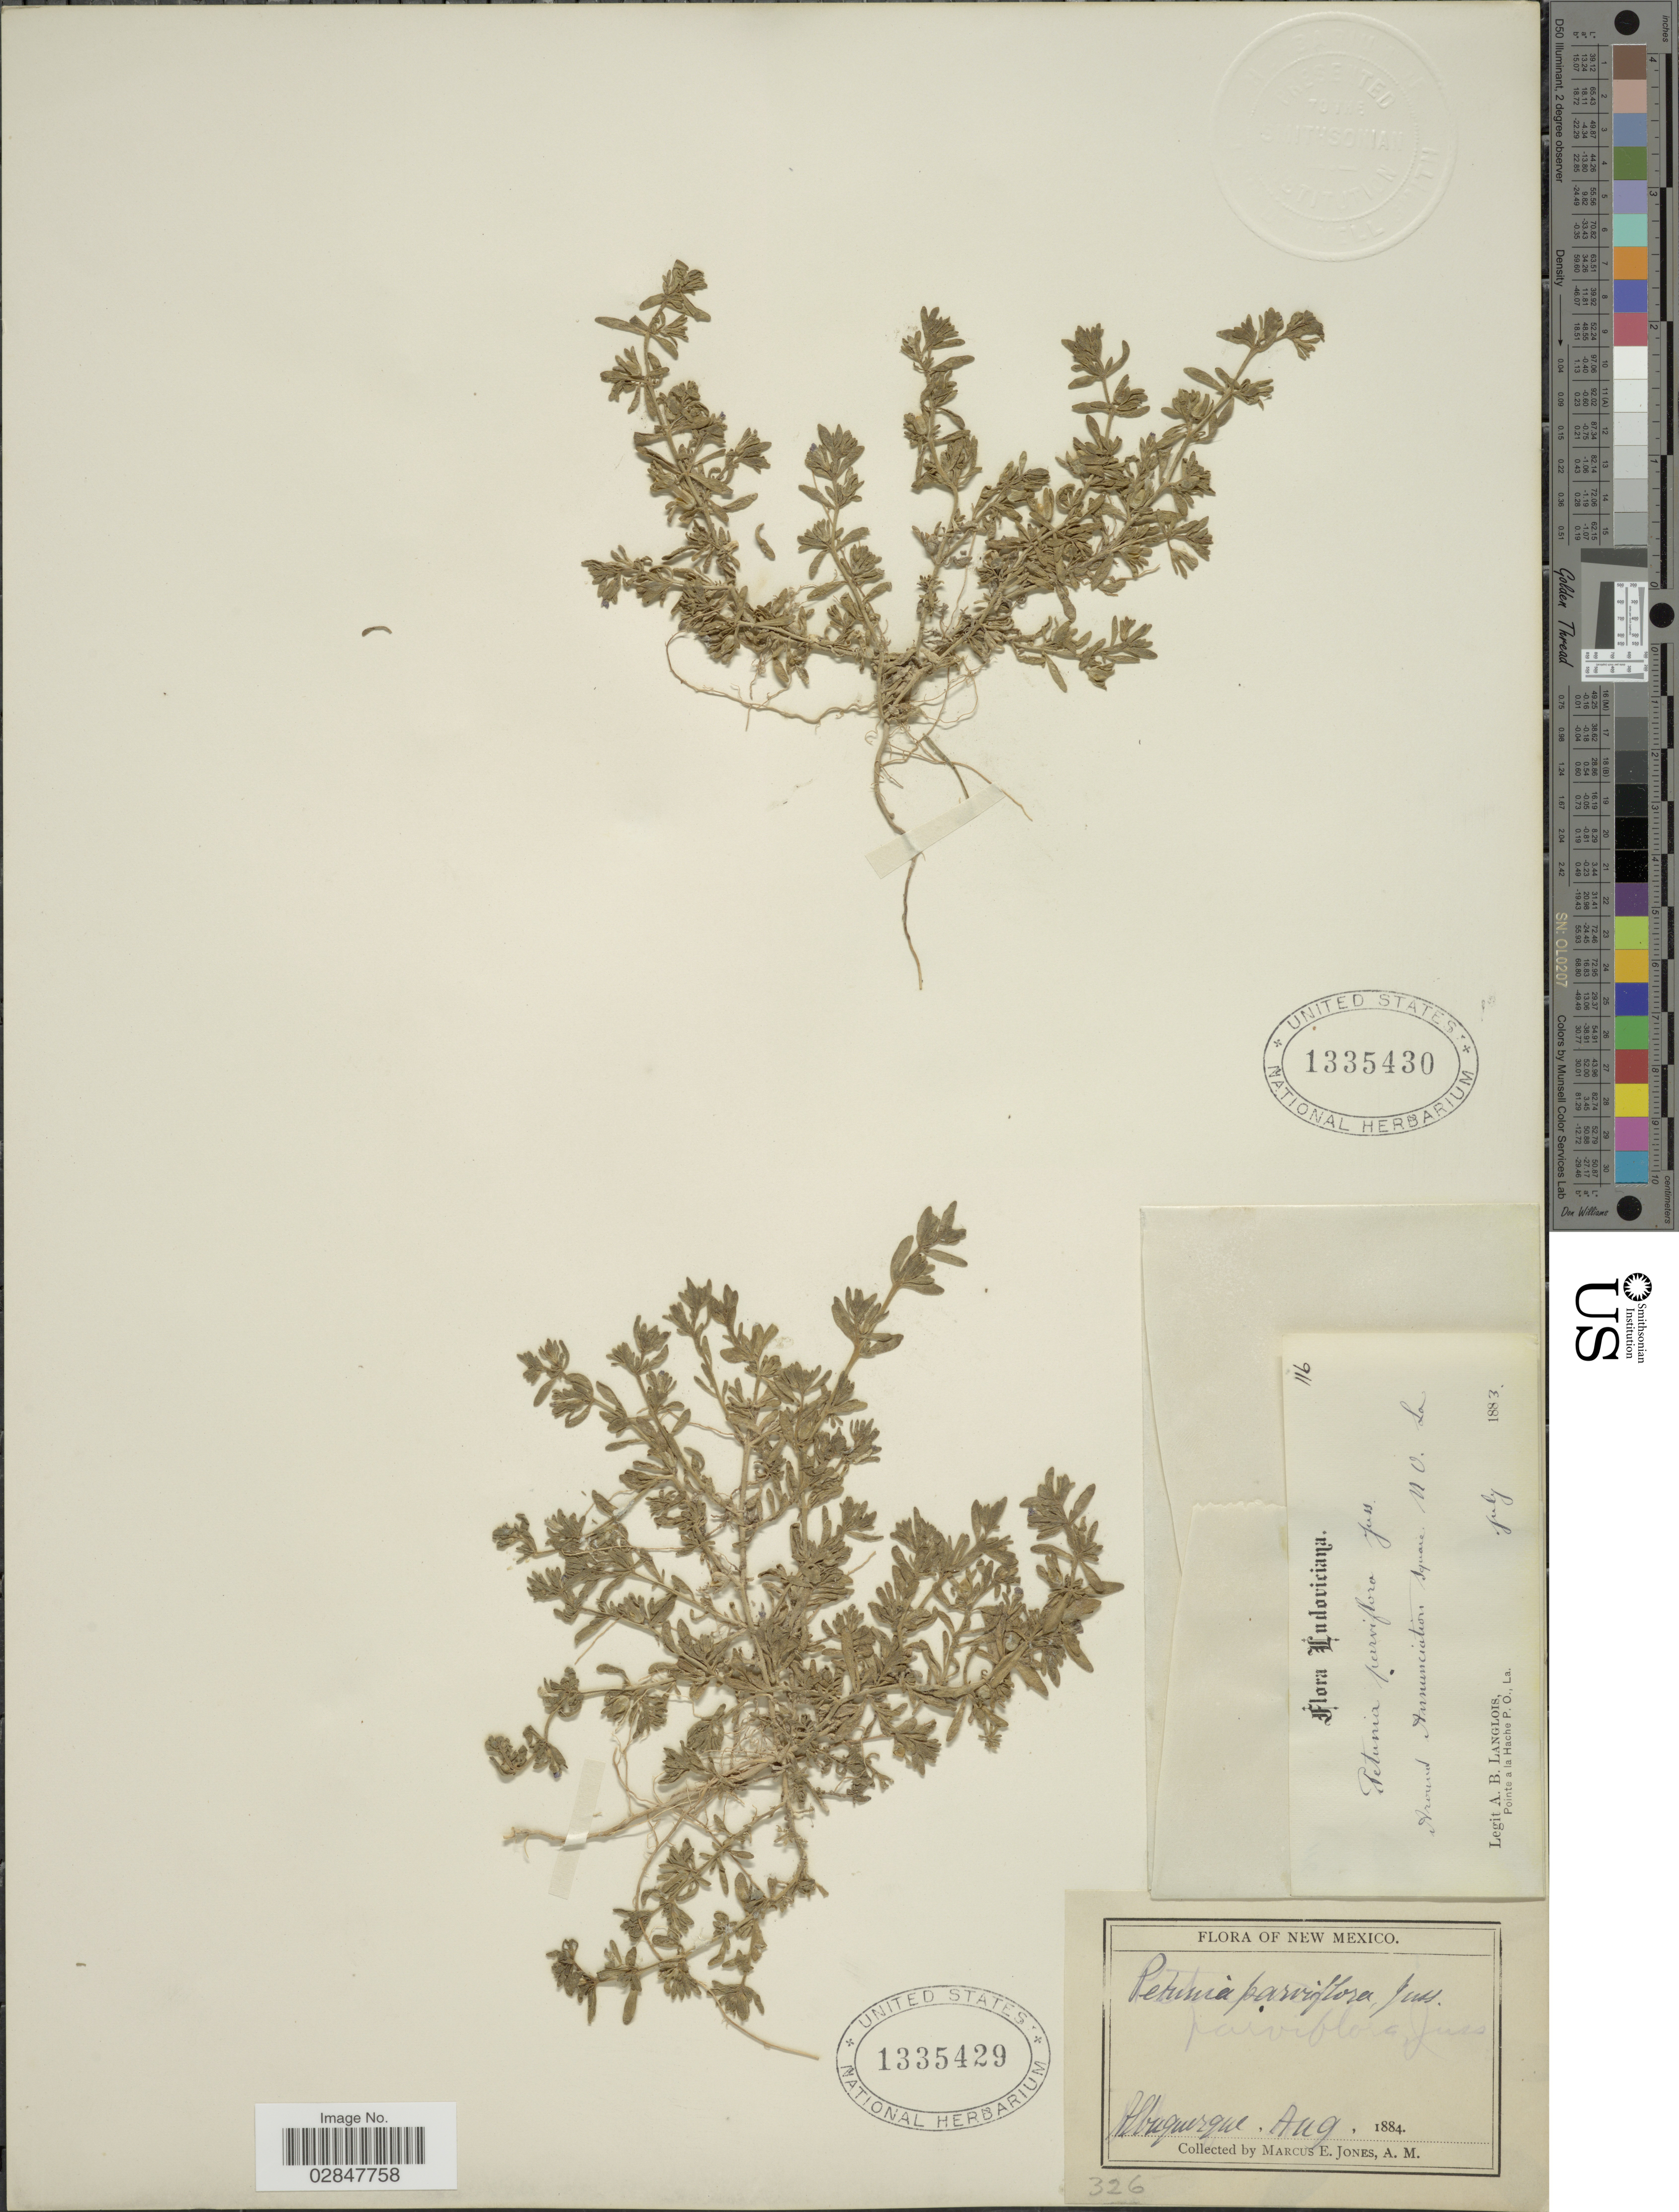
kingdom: Plantae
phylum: Tracheophyta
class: Magnoliopsida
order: Solanales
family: Solanaceae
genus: Petunia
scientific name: Petunia parviflora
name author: Juss.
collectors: M. E. Jones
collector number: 326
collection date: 1884-08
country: United States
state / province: New Mexico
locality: Albuquerque.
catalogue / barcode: US 1335429-2